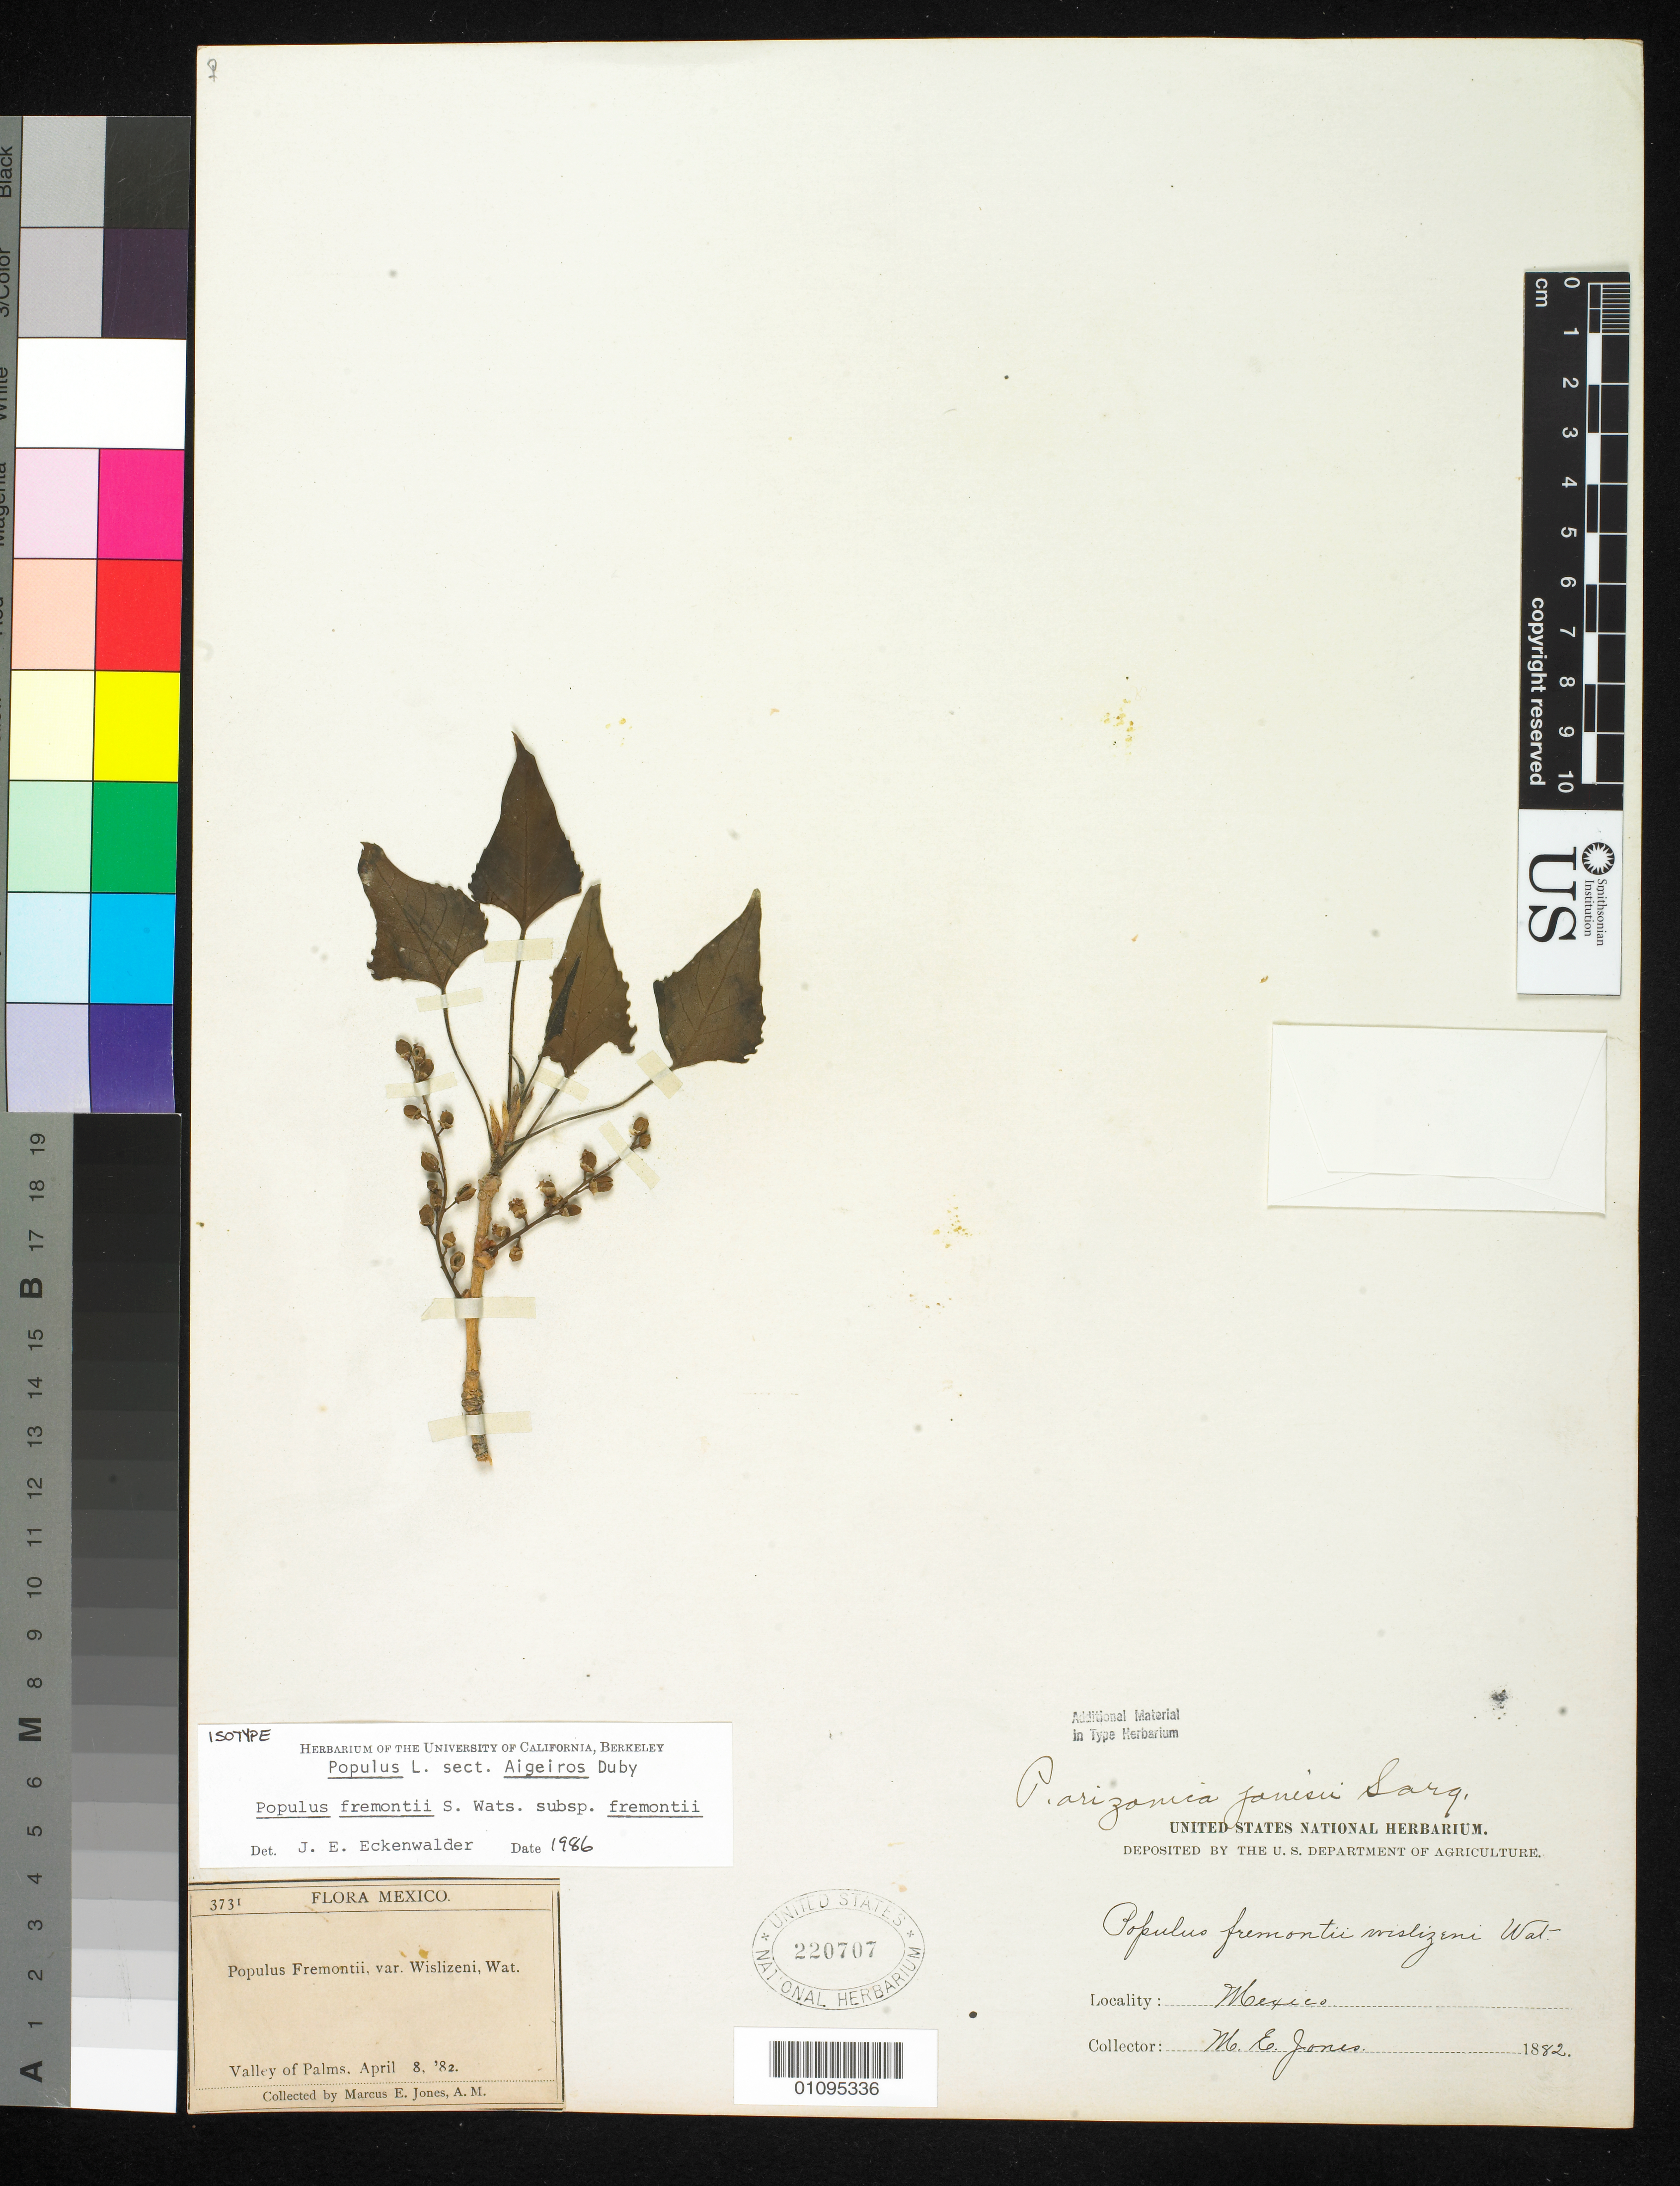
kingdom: Plantae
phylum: Tracheophyta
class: Magnoliopsida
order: Malpighiales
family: Salicaceae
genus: Populus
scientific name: Populus arizonica var. jonesii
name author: Sarg.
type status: Isotype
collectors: M. E. Jones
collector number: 3731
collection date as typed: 08 Apr 1882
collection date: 1882-04-08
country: Mexico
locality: Valley of Palms.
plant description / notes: Protologue (mis) cites collection number as "373".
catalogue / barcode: US 220707